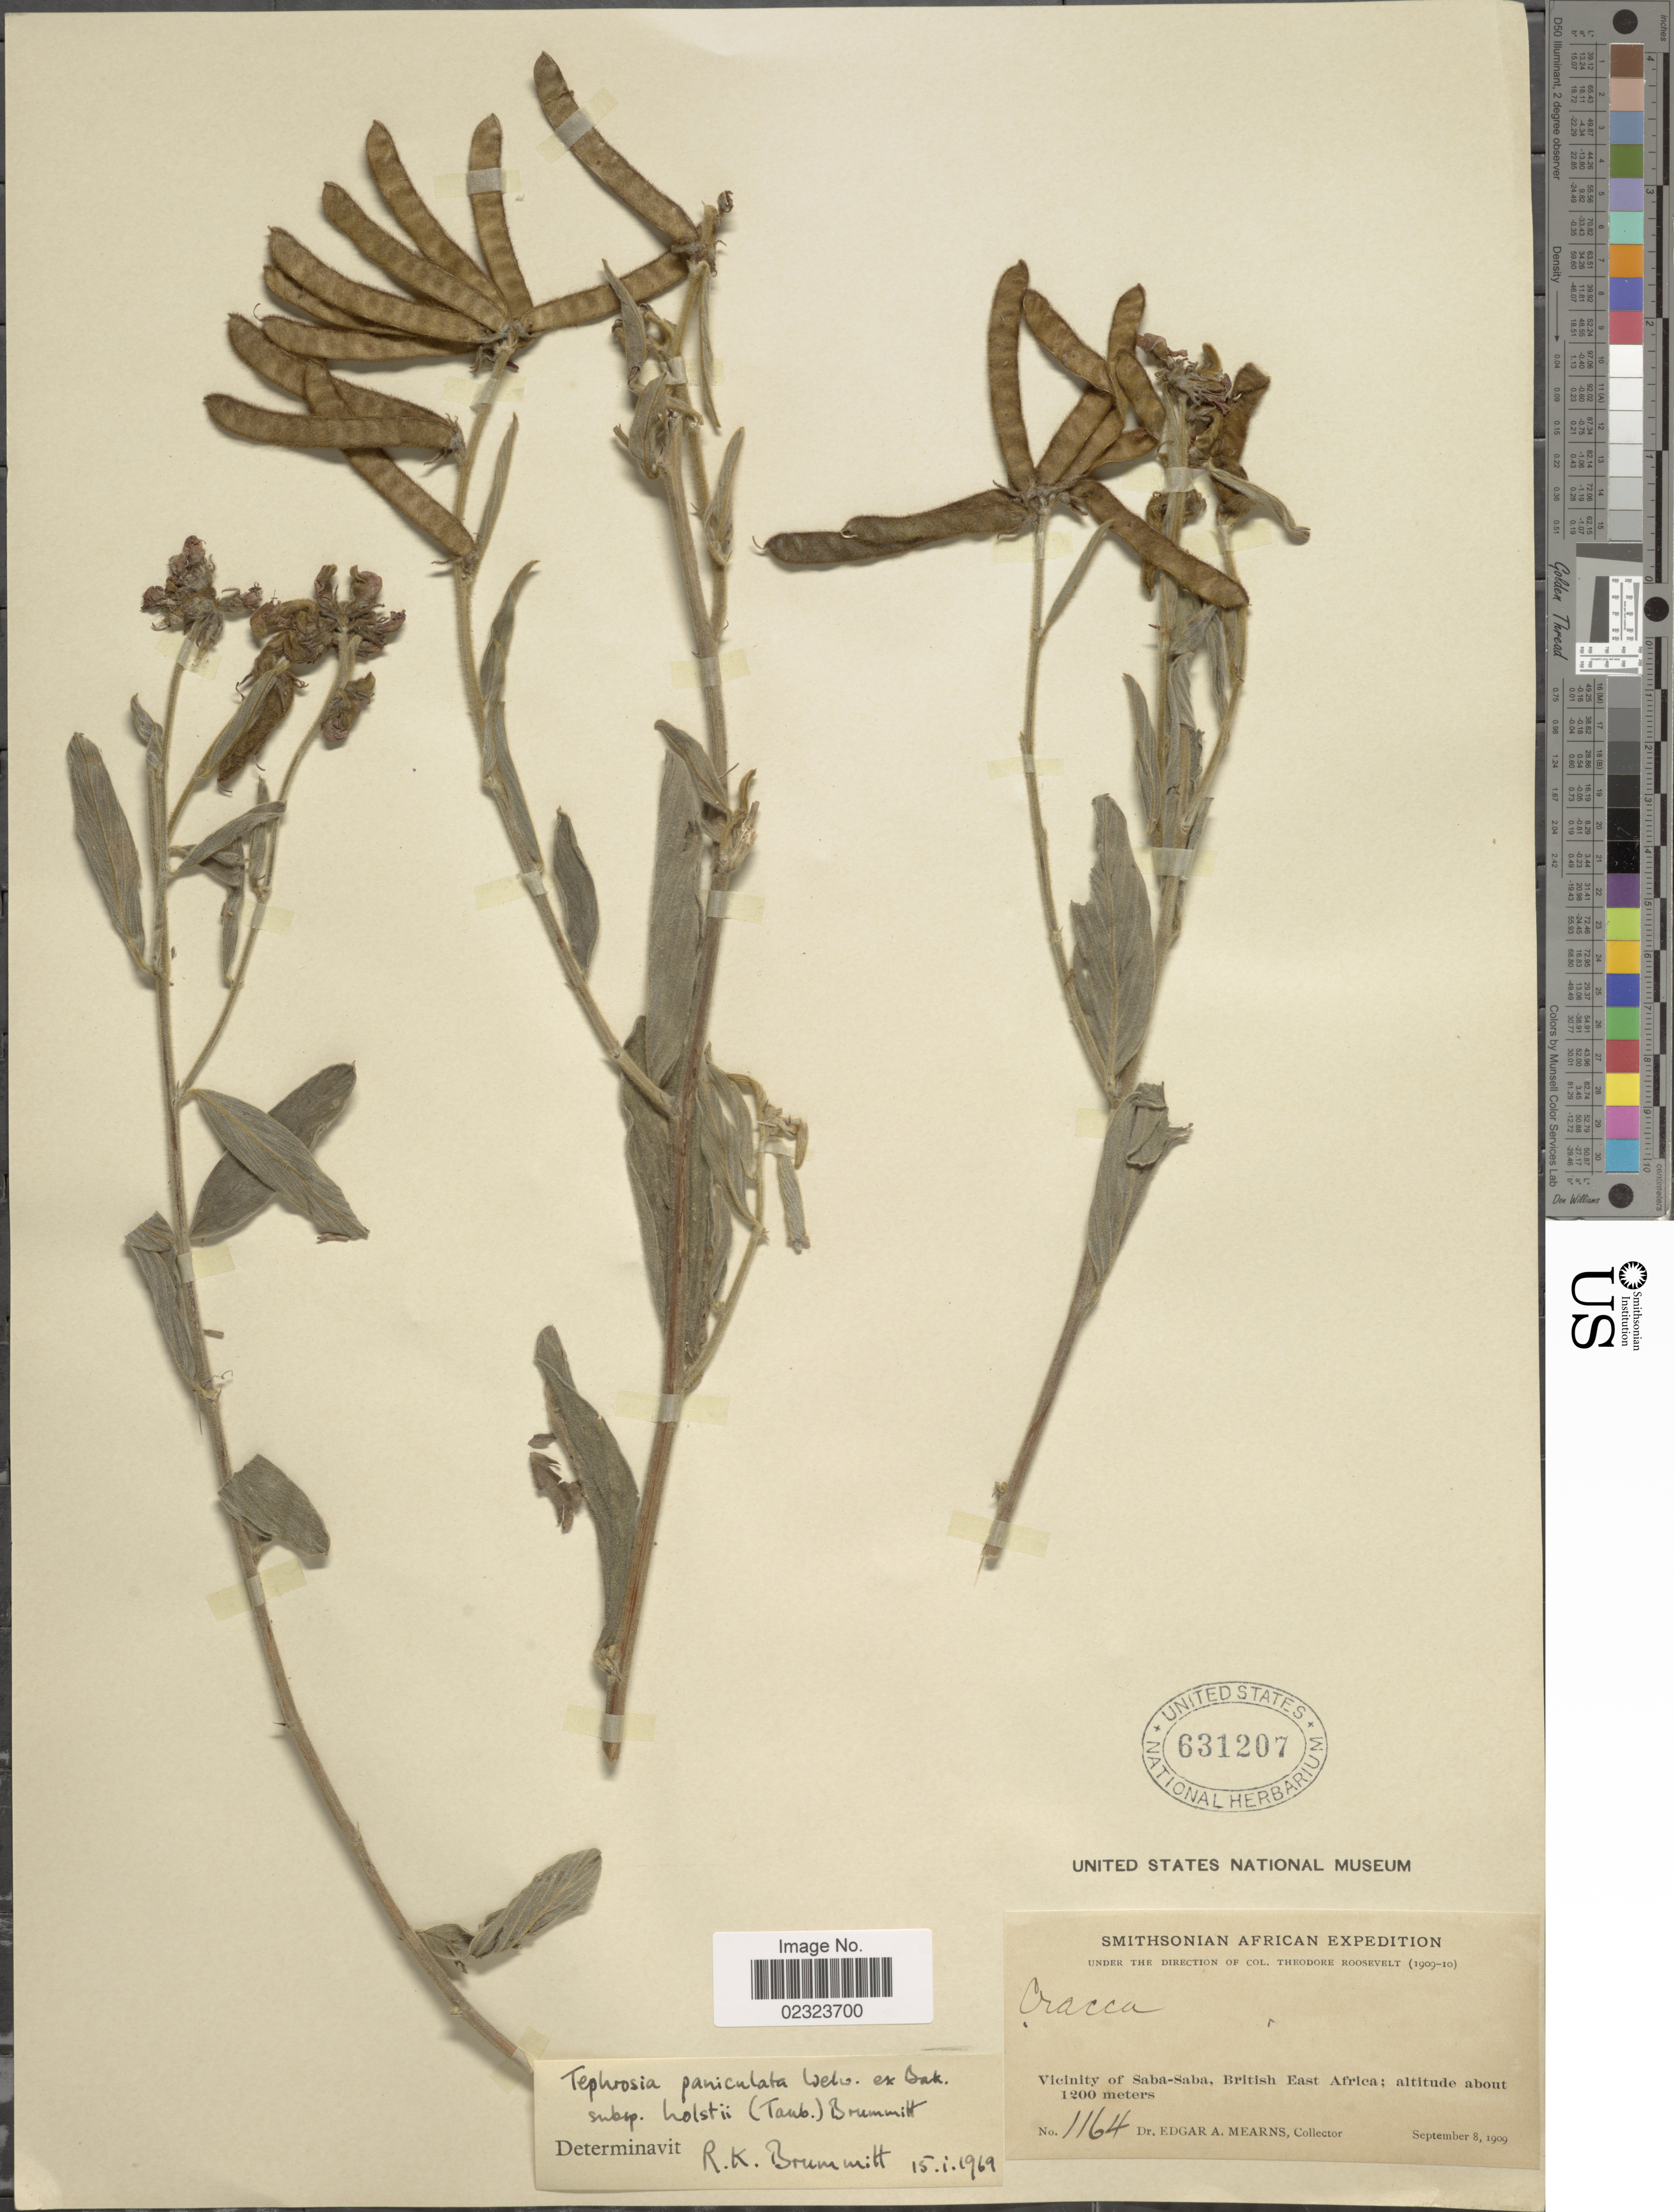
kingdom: Plantae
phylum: Tracheophyta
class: Magnoliopsida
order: Fabales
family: Fabaceae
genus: Tephrosia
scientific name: Tephrosia paniculata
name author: Baker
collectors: E. A. Mearns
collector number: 1164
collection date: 1909-09-08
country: Kenya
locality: Vicinity of Saba-Saba, British East Africa.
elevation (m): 1200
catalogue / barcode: US 631207